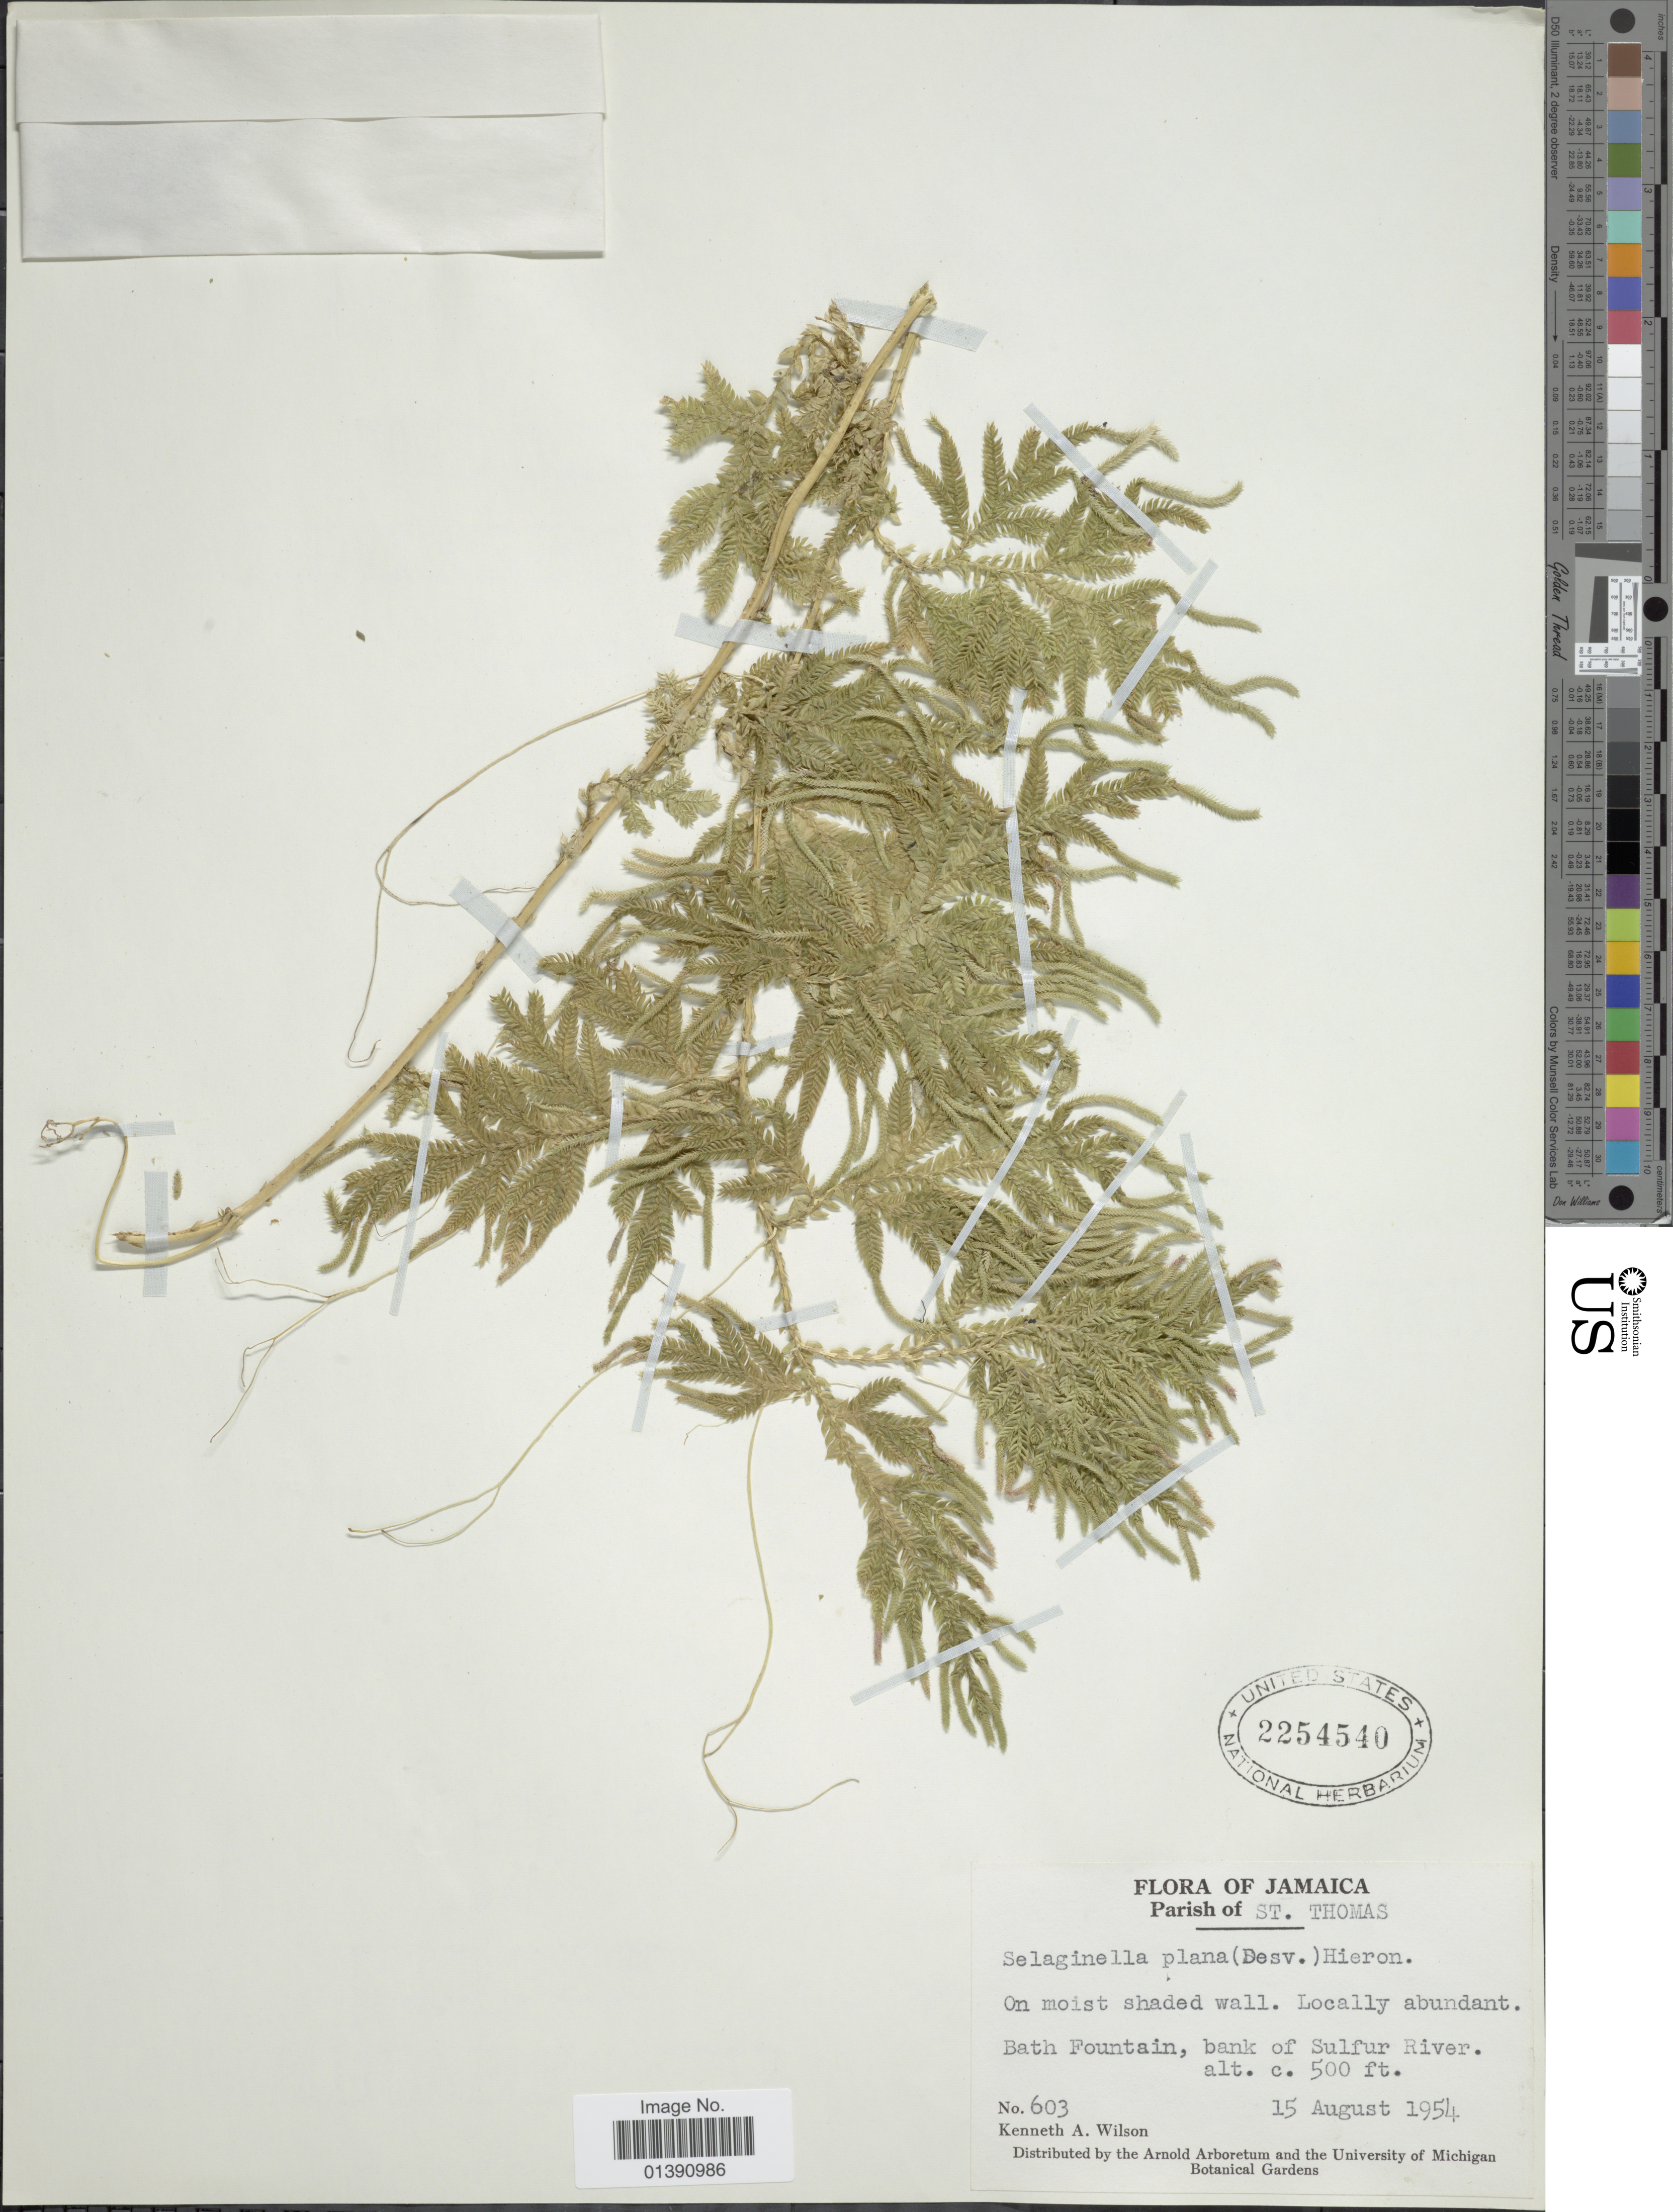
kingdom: Plantae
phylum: Tracheophyta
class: Lycopodiopsida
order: Selaginellales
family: Selaginellaceae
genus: Selaginella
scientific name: Selaginella plana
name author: (Desv. ex Poir.) Hieron.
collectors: K. A. Wilson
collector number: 603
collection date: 1954-08-15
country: Jamaica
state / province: Saint Thomas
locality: Parish of St Thomas, Bath Fountain, bank of Sulfur River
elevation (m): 152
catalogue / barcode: US 2254540